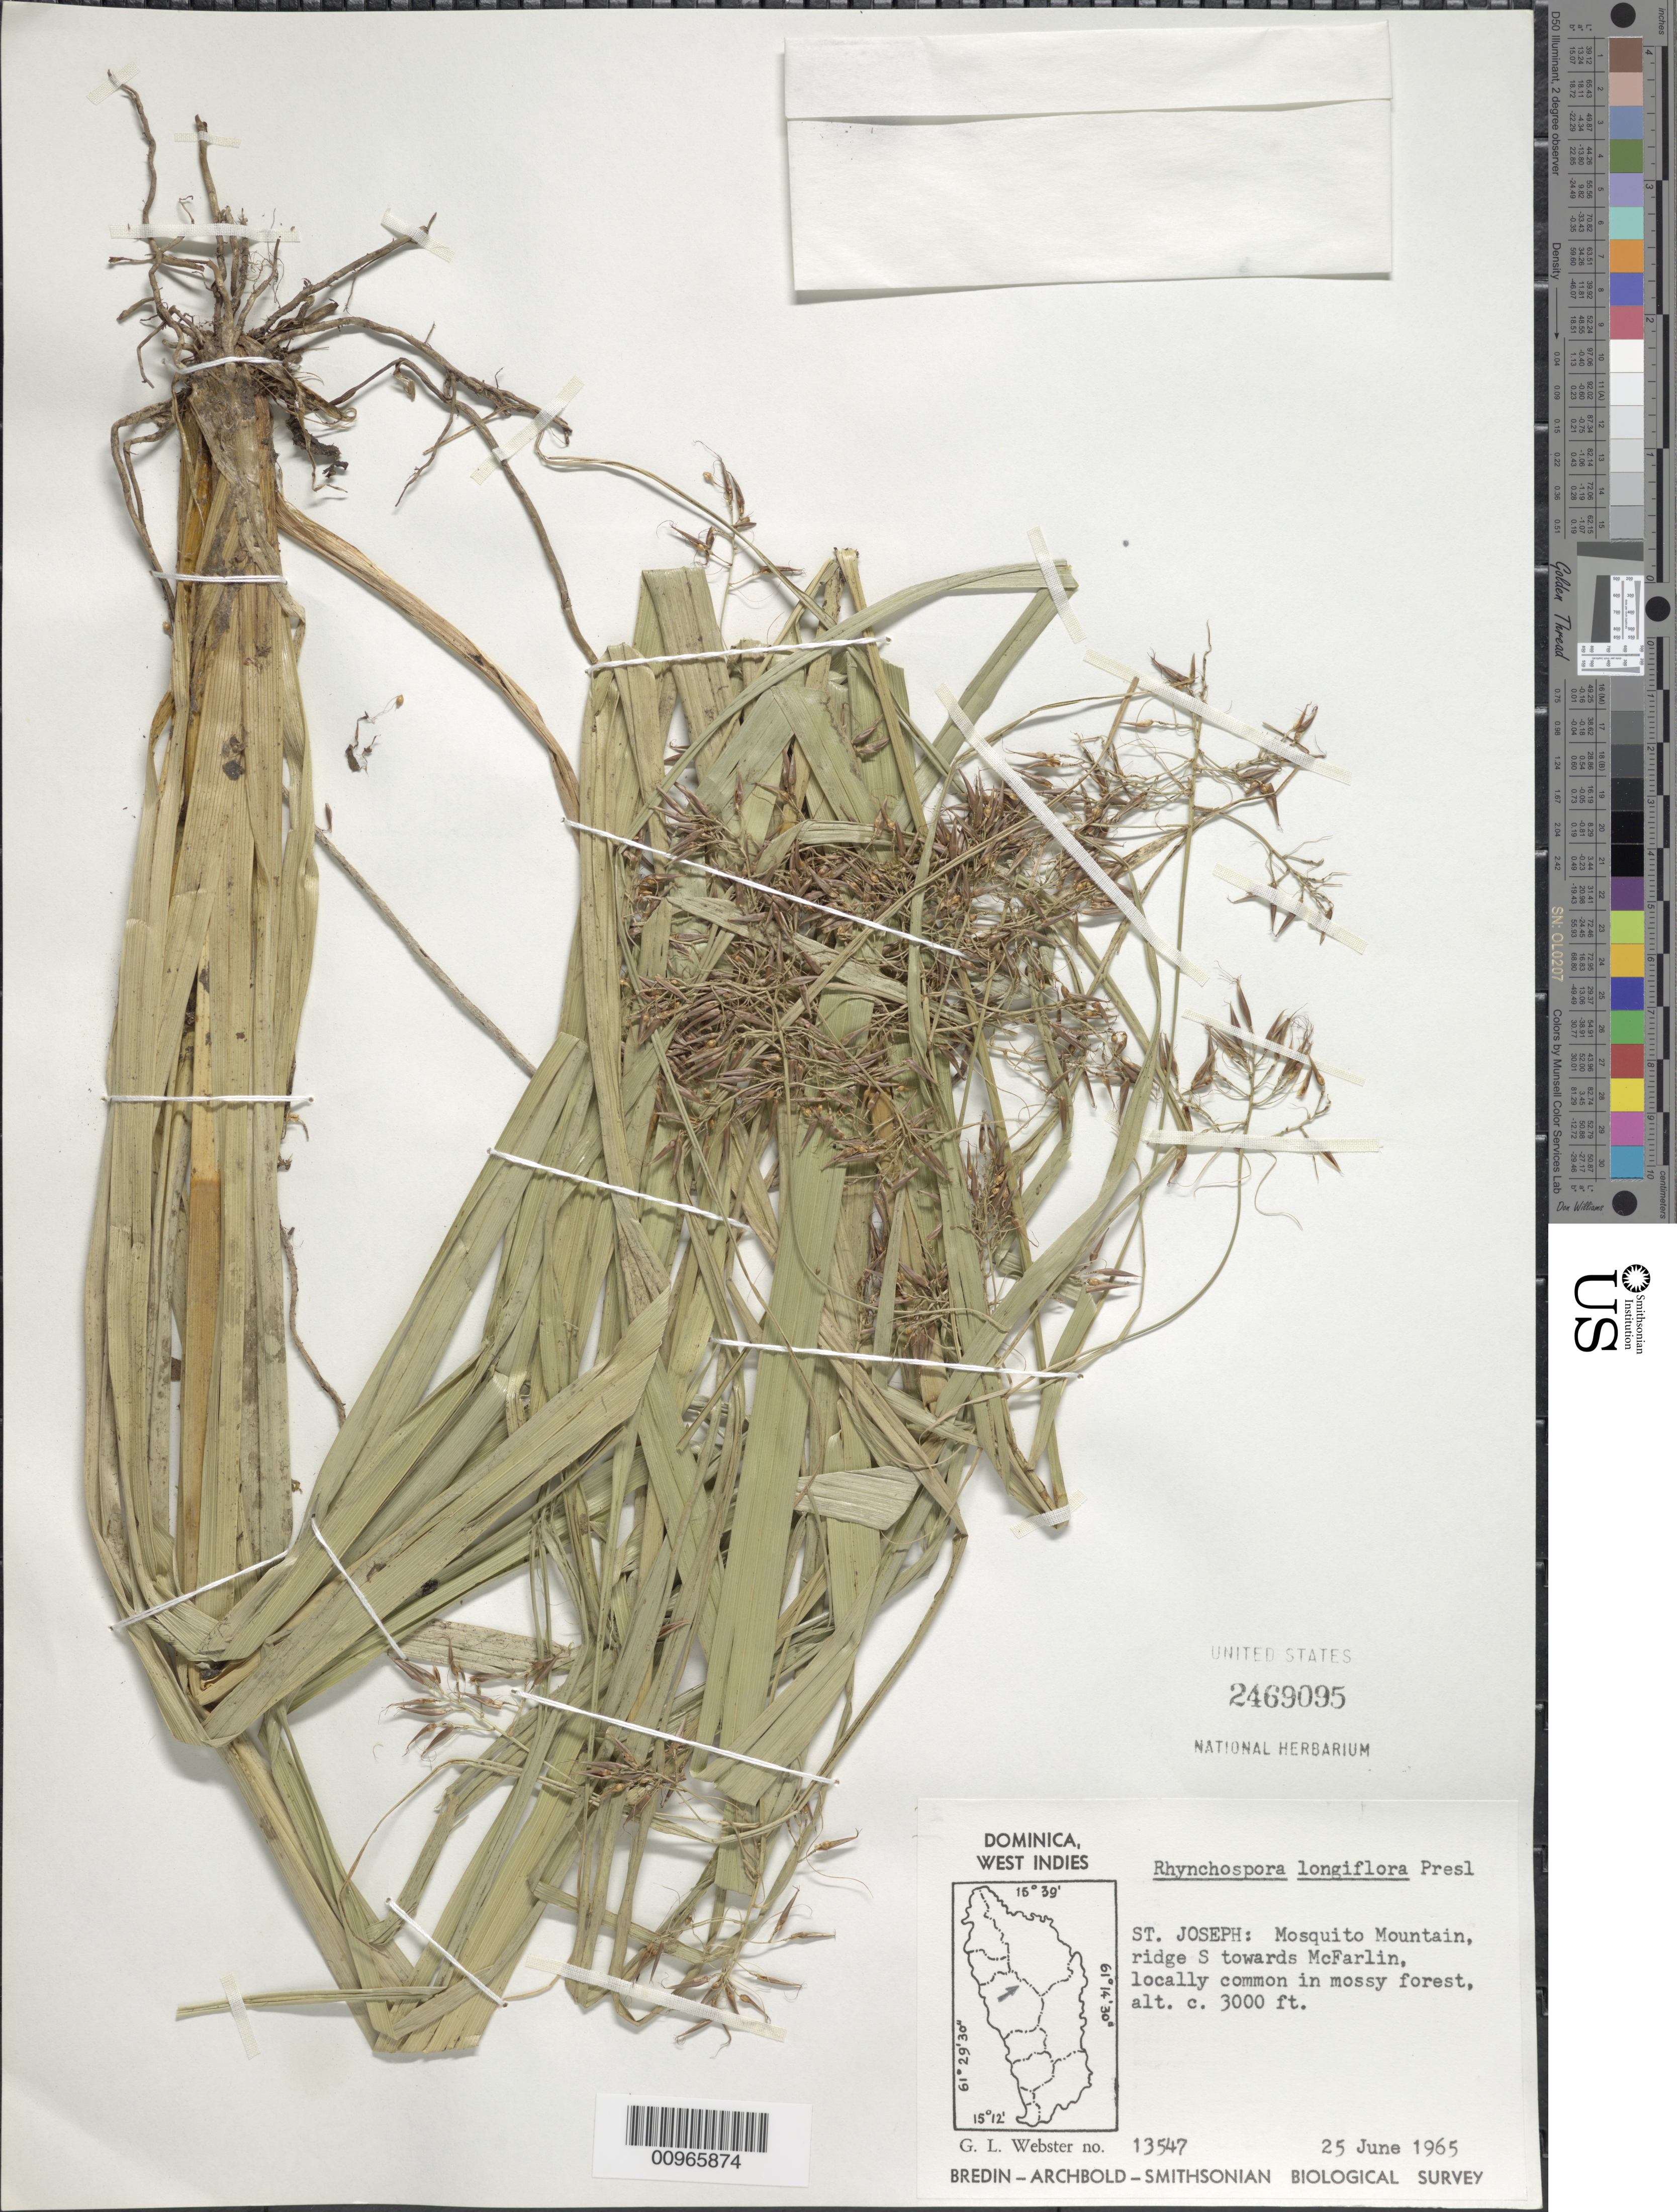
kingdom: Plantae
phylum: Tracheophyta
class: Liliopsida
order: Poales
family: Cyperaceae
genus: Rhynchospora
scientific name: Rhynchospora longiflora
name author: C. Presl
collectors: G. L. Webster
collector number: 13547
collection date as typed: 25 Jun 1965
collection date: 1965-06-25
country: Dominica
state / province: St. Joseph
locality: Mosquito Mountain, ridge S towards McFarlin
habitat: In mossy forest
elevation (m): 914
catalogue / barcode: US 2469095